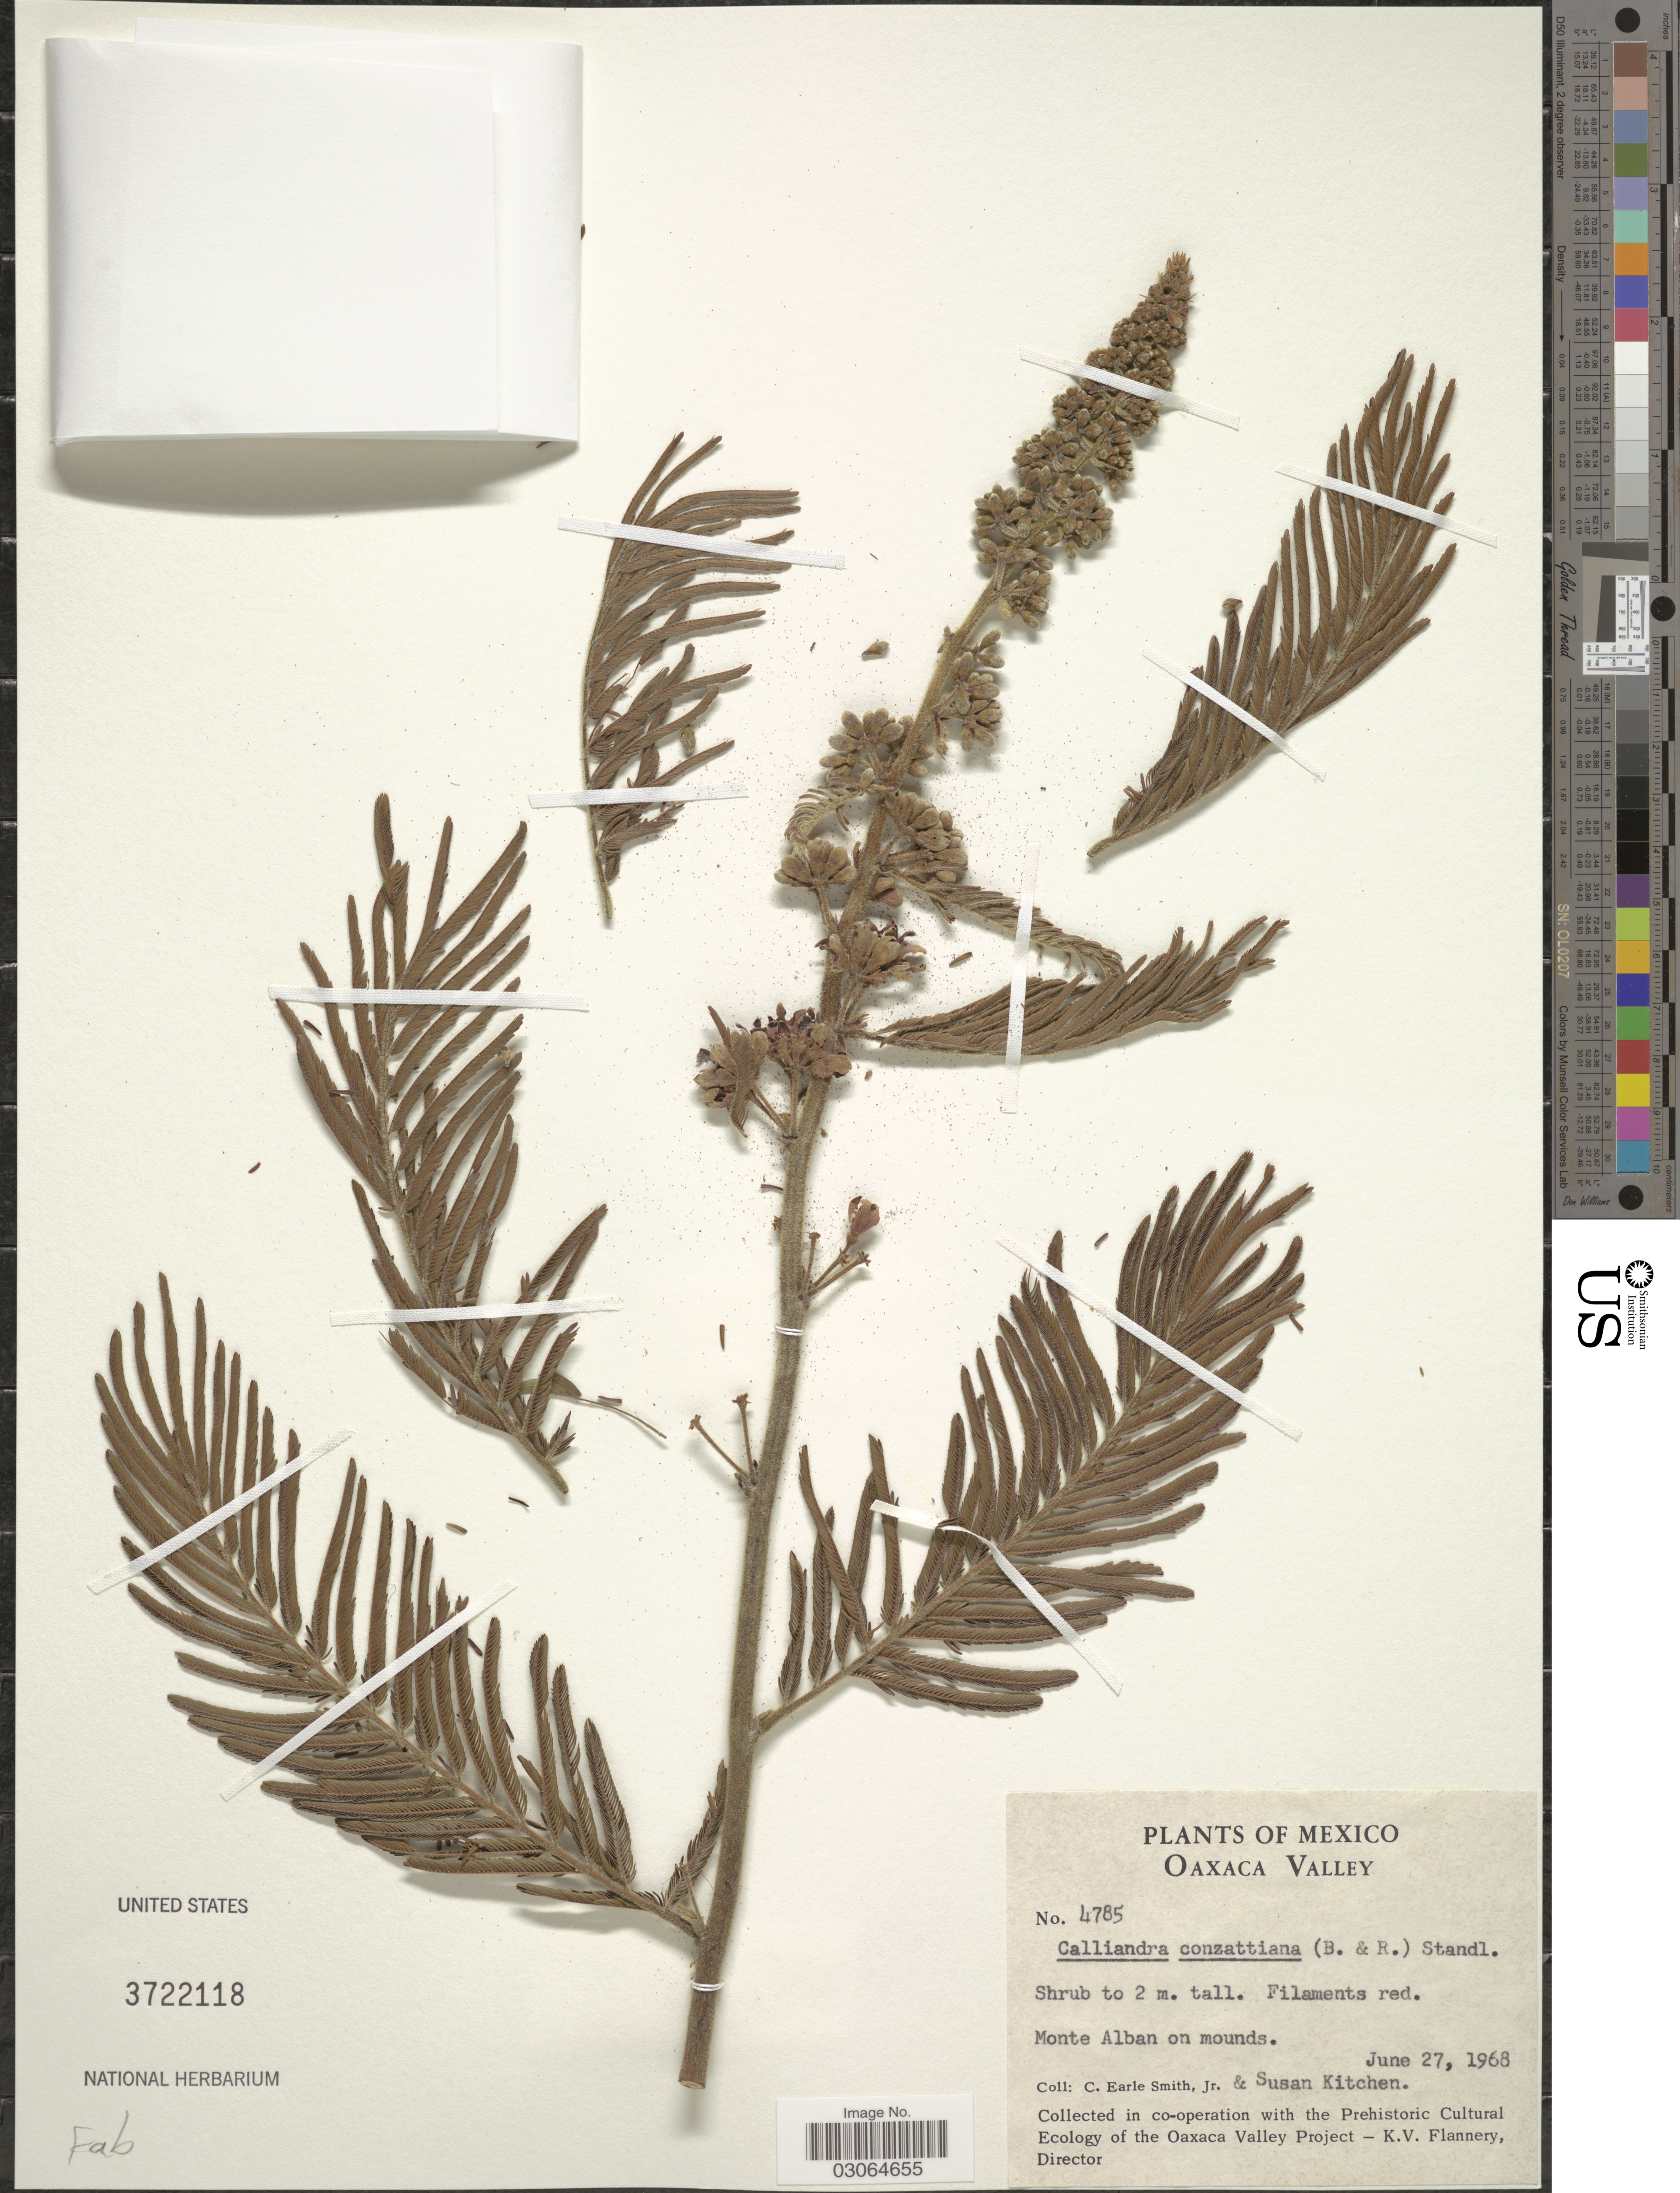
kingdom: Plantae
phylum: Tracheophyta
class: Magnoliopsida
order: Fabales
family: Fabaceae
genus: Calliandra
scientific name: Calliandra conzattiana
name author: (Britton) Standl.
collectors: C. E. Smith Jr. & S. Kitchen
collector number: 4785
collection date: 1968-06-27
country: Mexico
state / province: Oaxaca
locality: Oaxaca Valley. Monte Alban on mounds.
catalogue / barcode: US 3722118